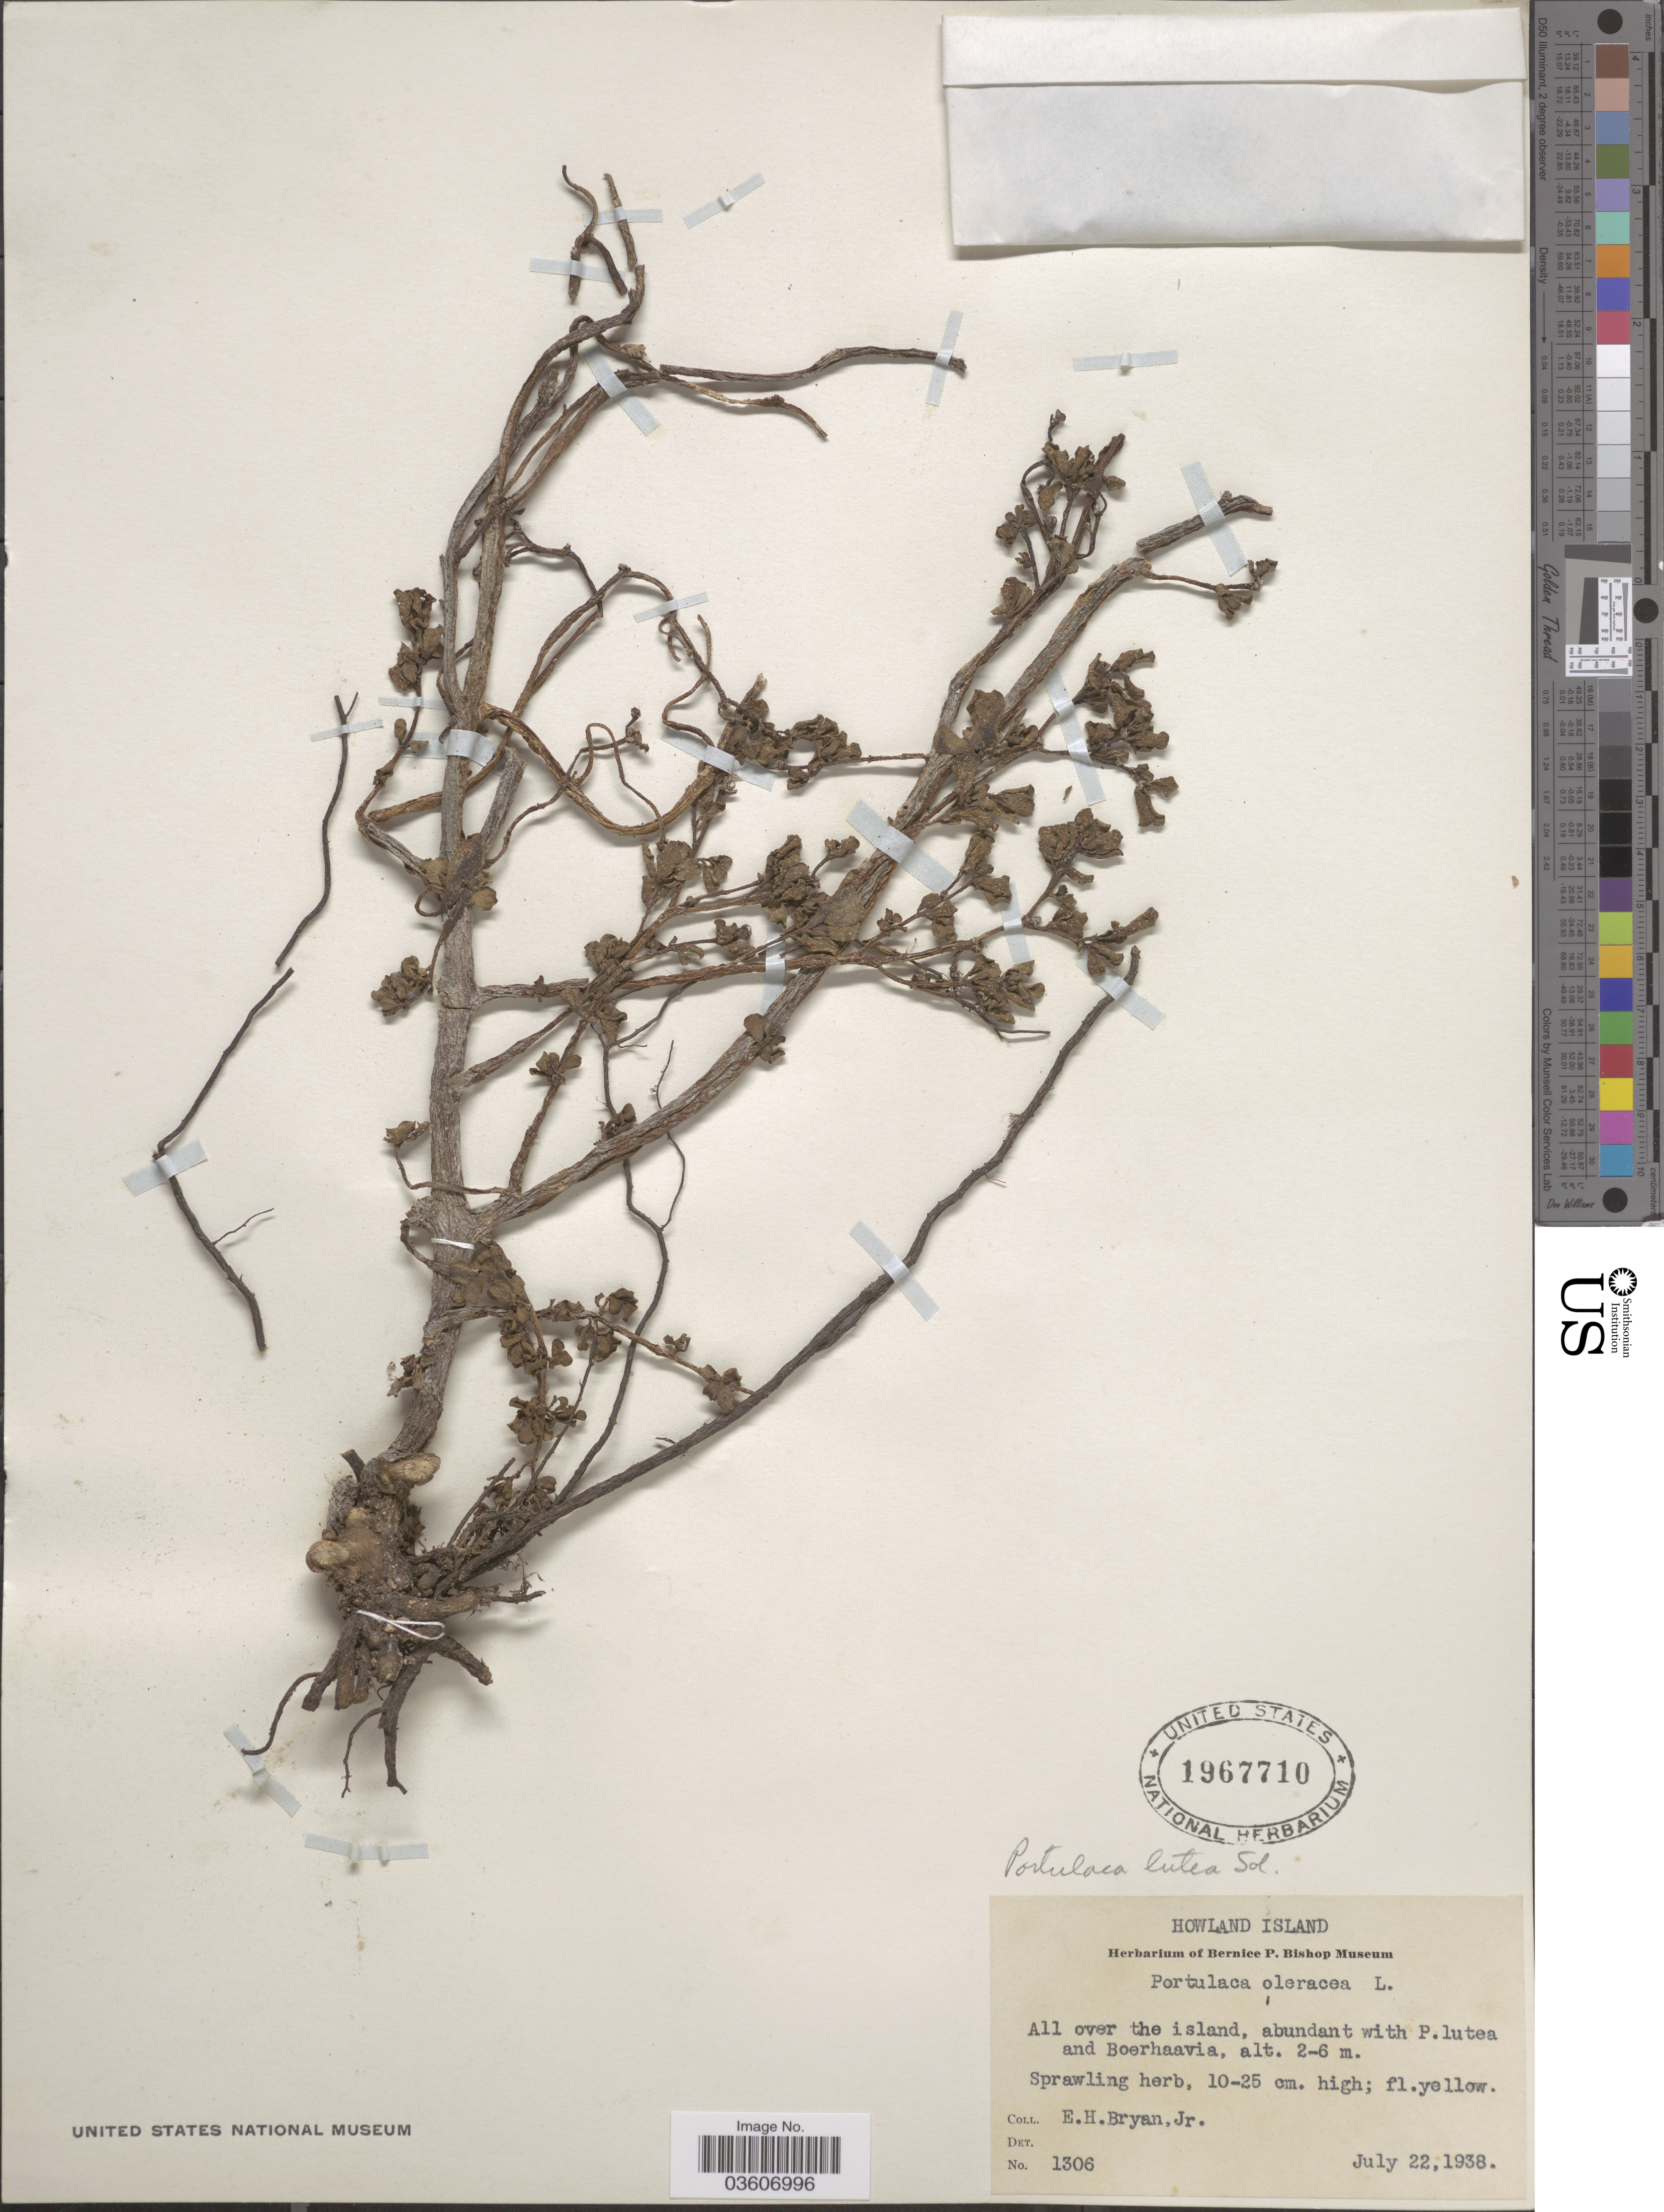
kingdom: Plantae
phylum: Tracheophyta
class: Magnoliopsida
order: Caryophyllales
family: Portulacaceae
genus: Portulaca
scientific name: Portulaca lutea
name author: Sol. ex G. Forst.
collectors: E. Bryan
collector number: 1306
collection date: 1938-07-22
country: U.S. Administered Pacific Islands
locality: Howland Island. All over the island.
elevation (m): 2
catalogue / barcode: US 1967710